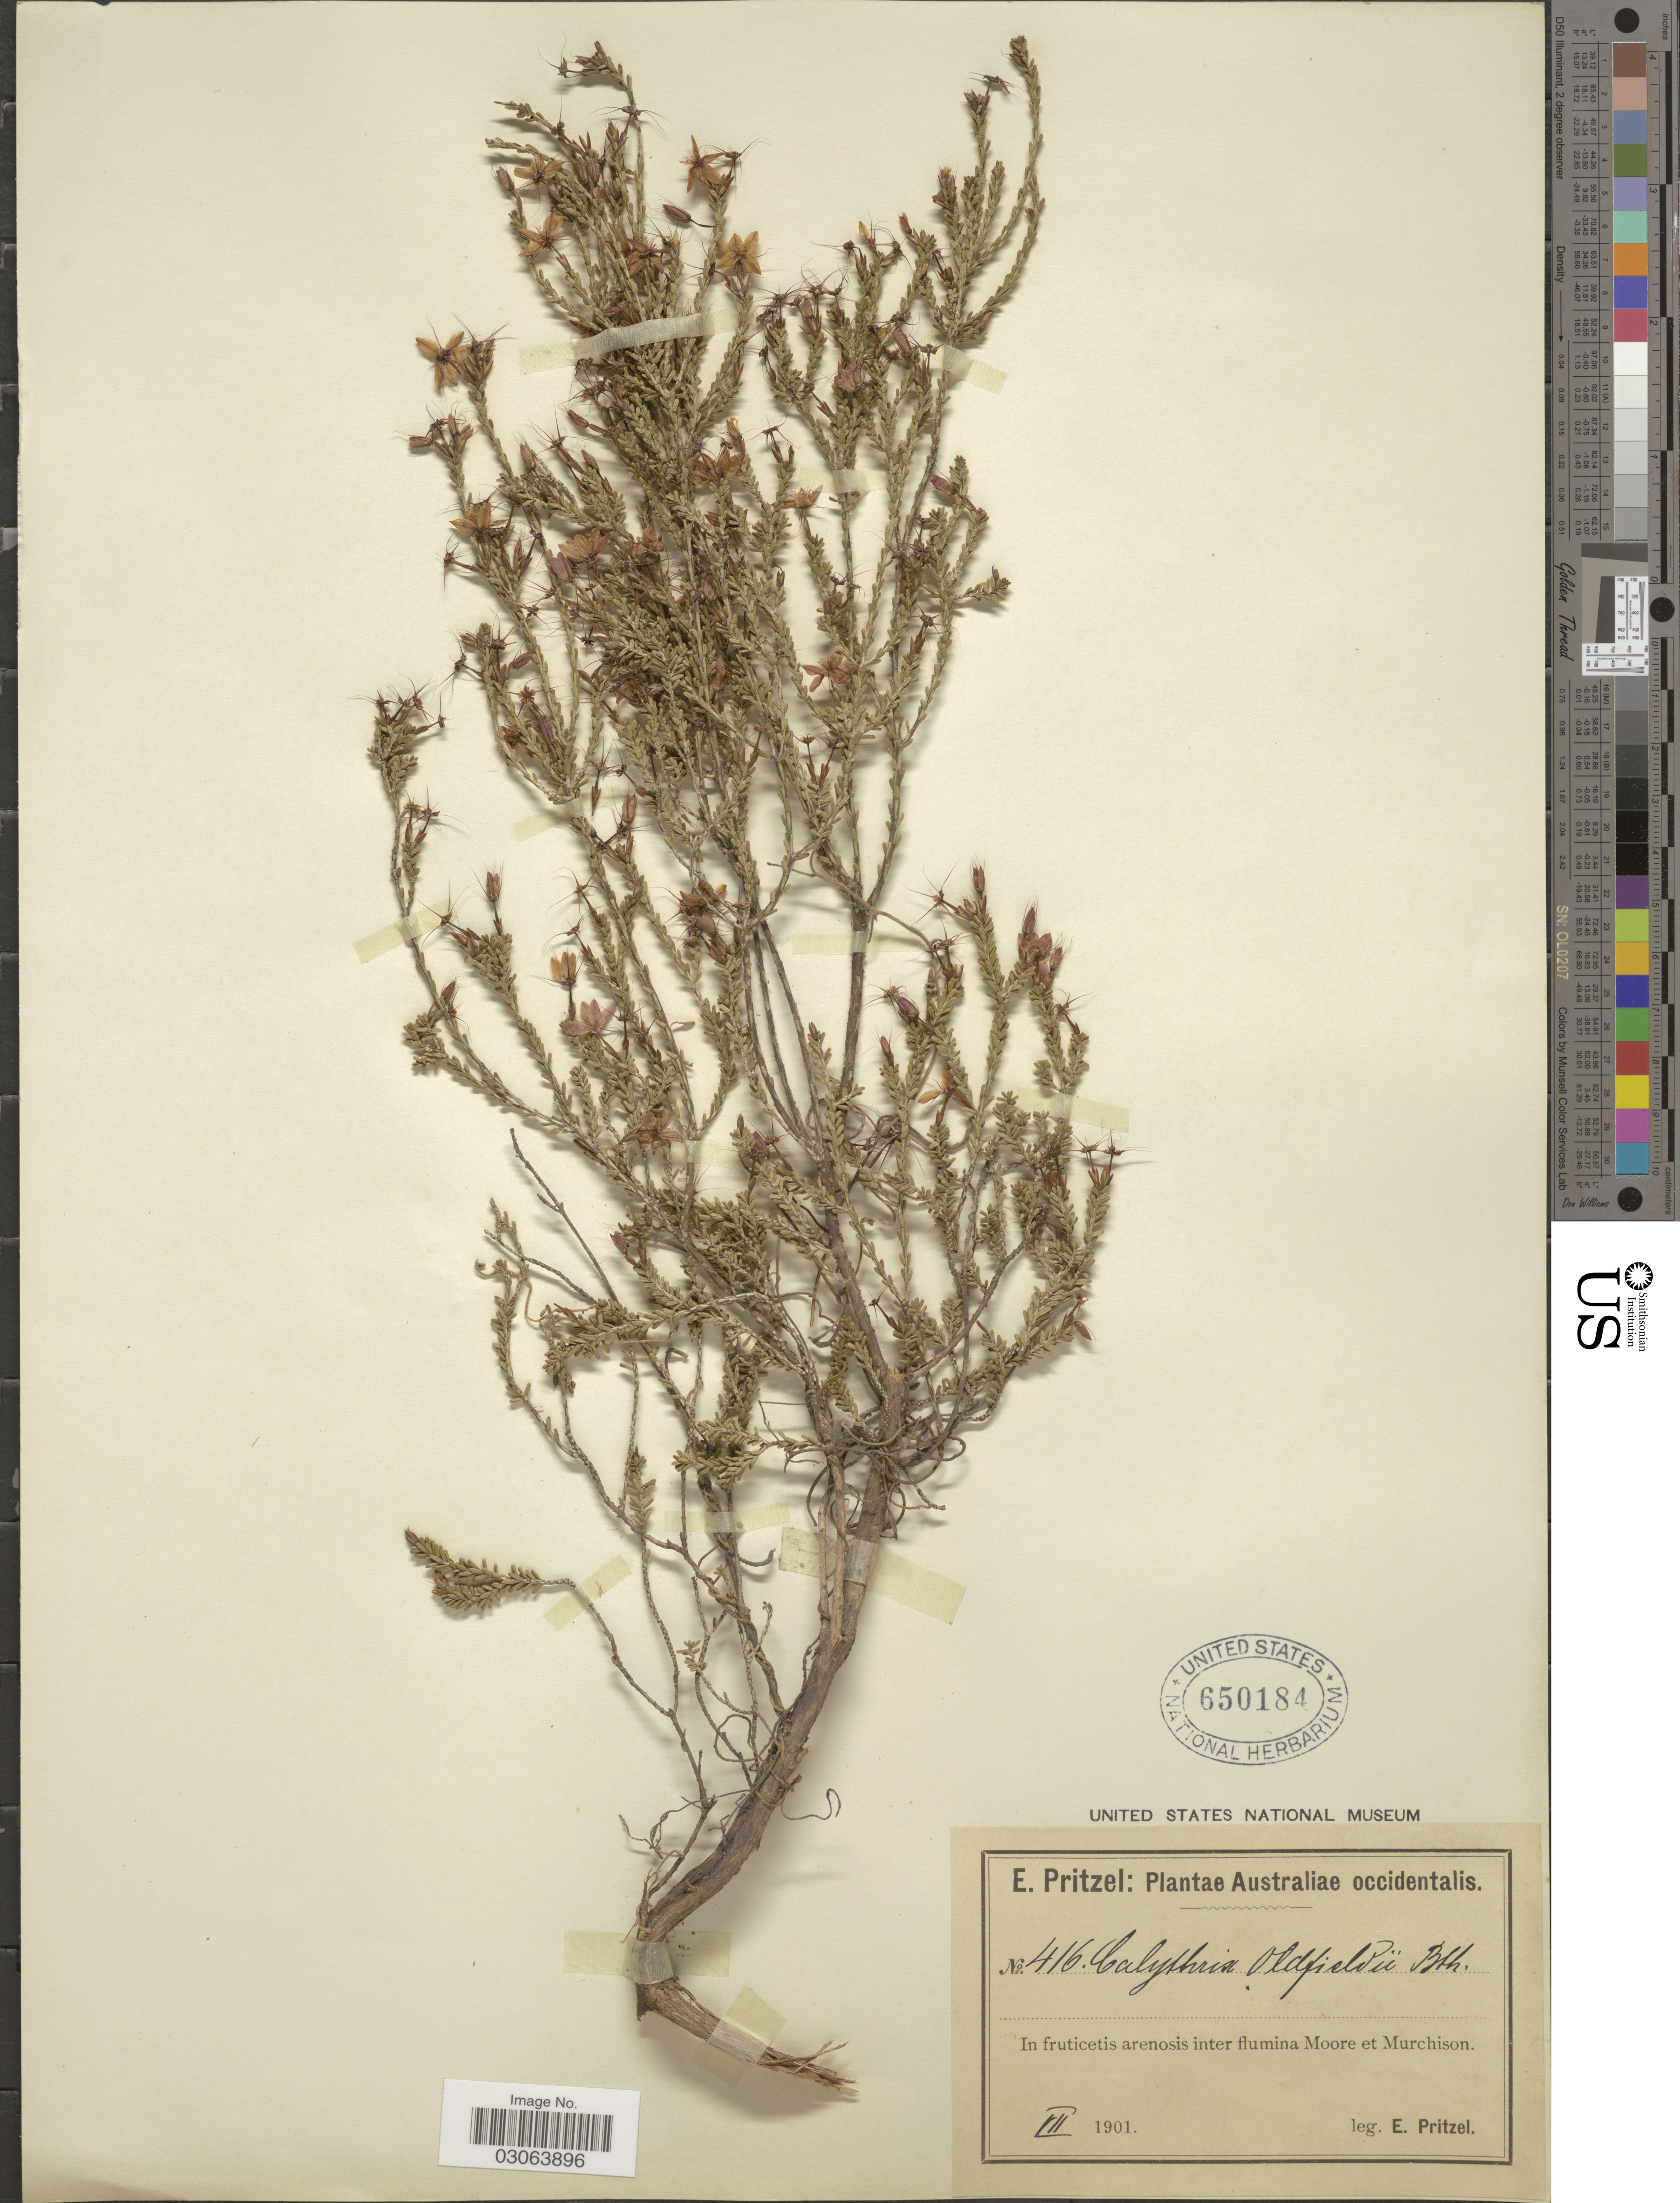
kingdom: Plantae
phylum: Tracheophyta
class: Magnoliopsida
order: Myrtales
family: Myrtaceae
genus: Calytrix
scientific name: Calytrix longiflora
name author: (F. Muell.) Benth.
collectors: E. G. Pritzel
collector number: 416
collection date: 1901-07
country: Australia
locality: Australiae occidentalis. In fruticetis arenosis inter flumina Moore et Murchison.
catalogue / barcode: US 650184